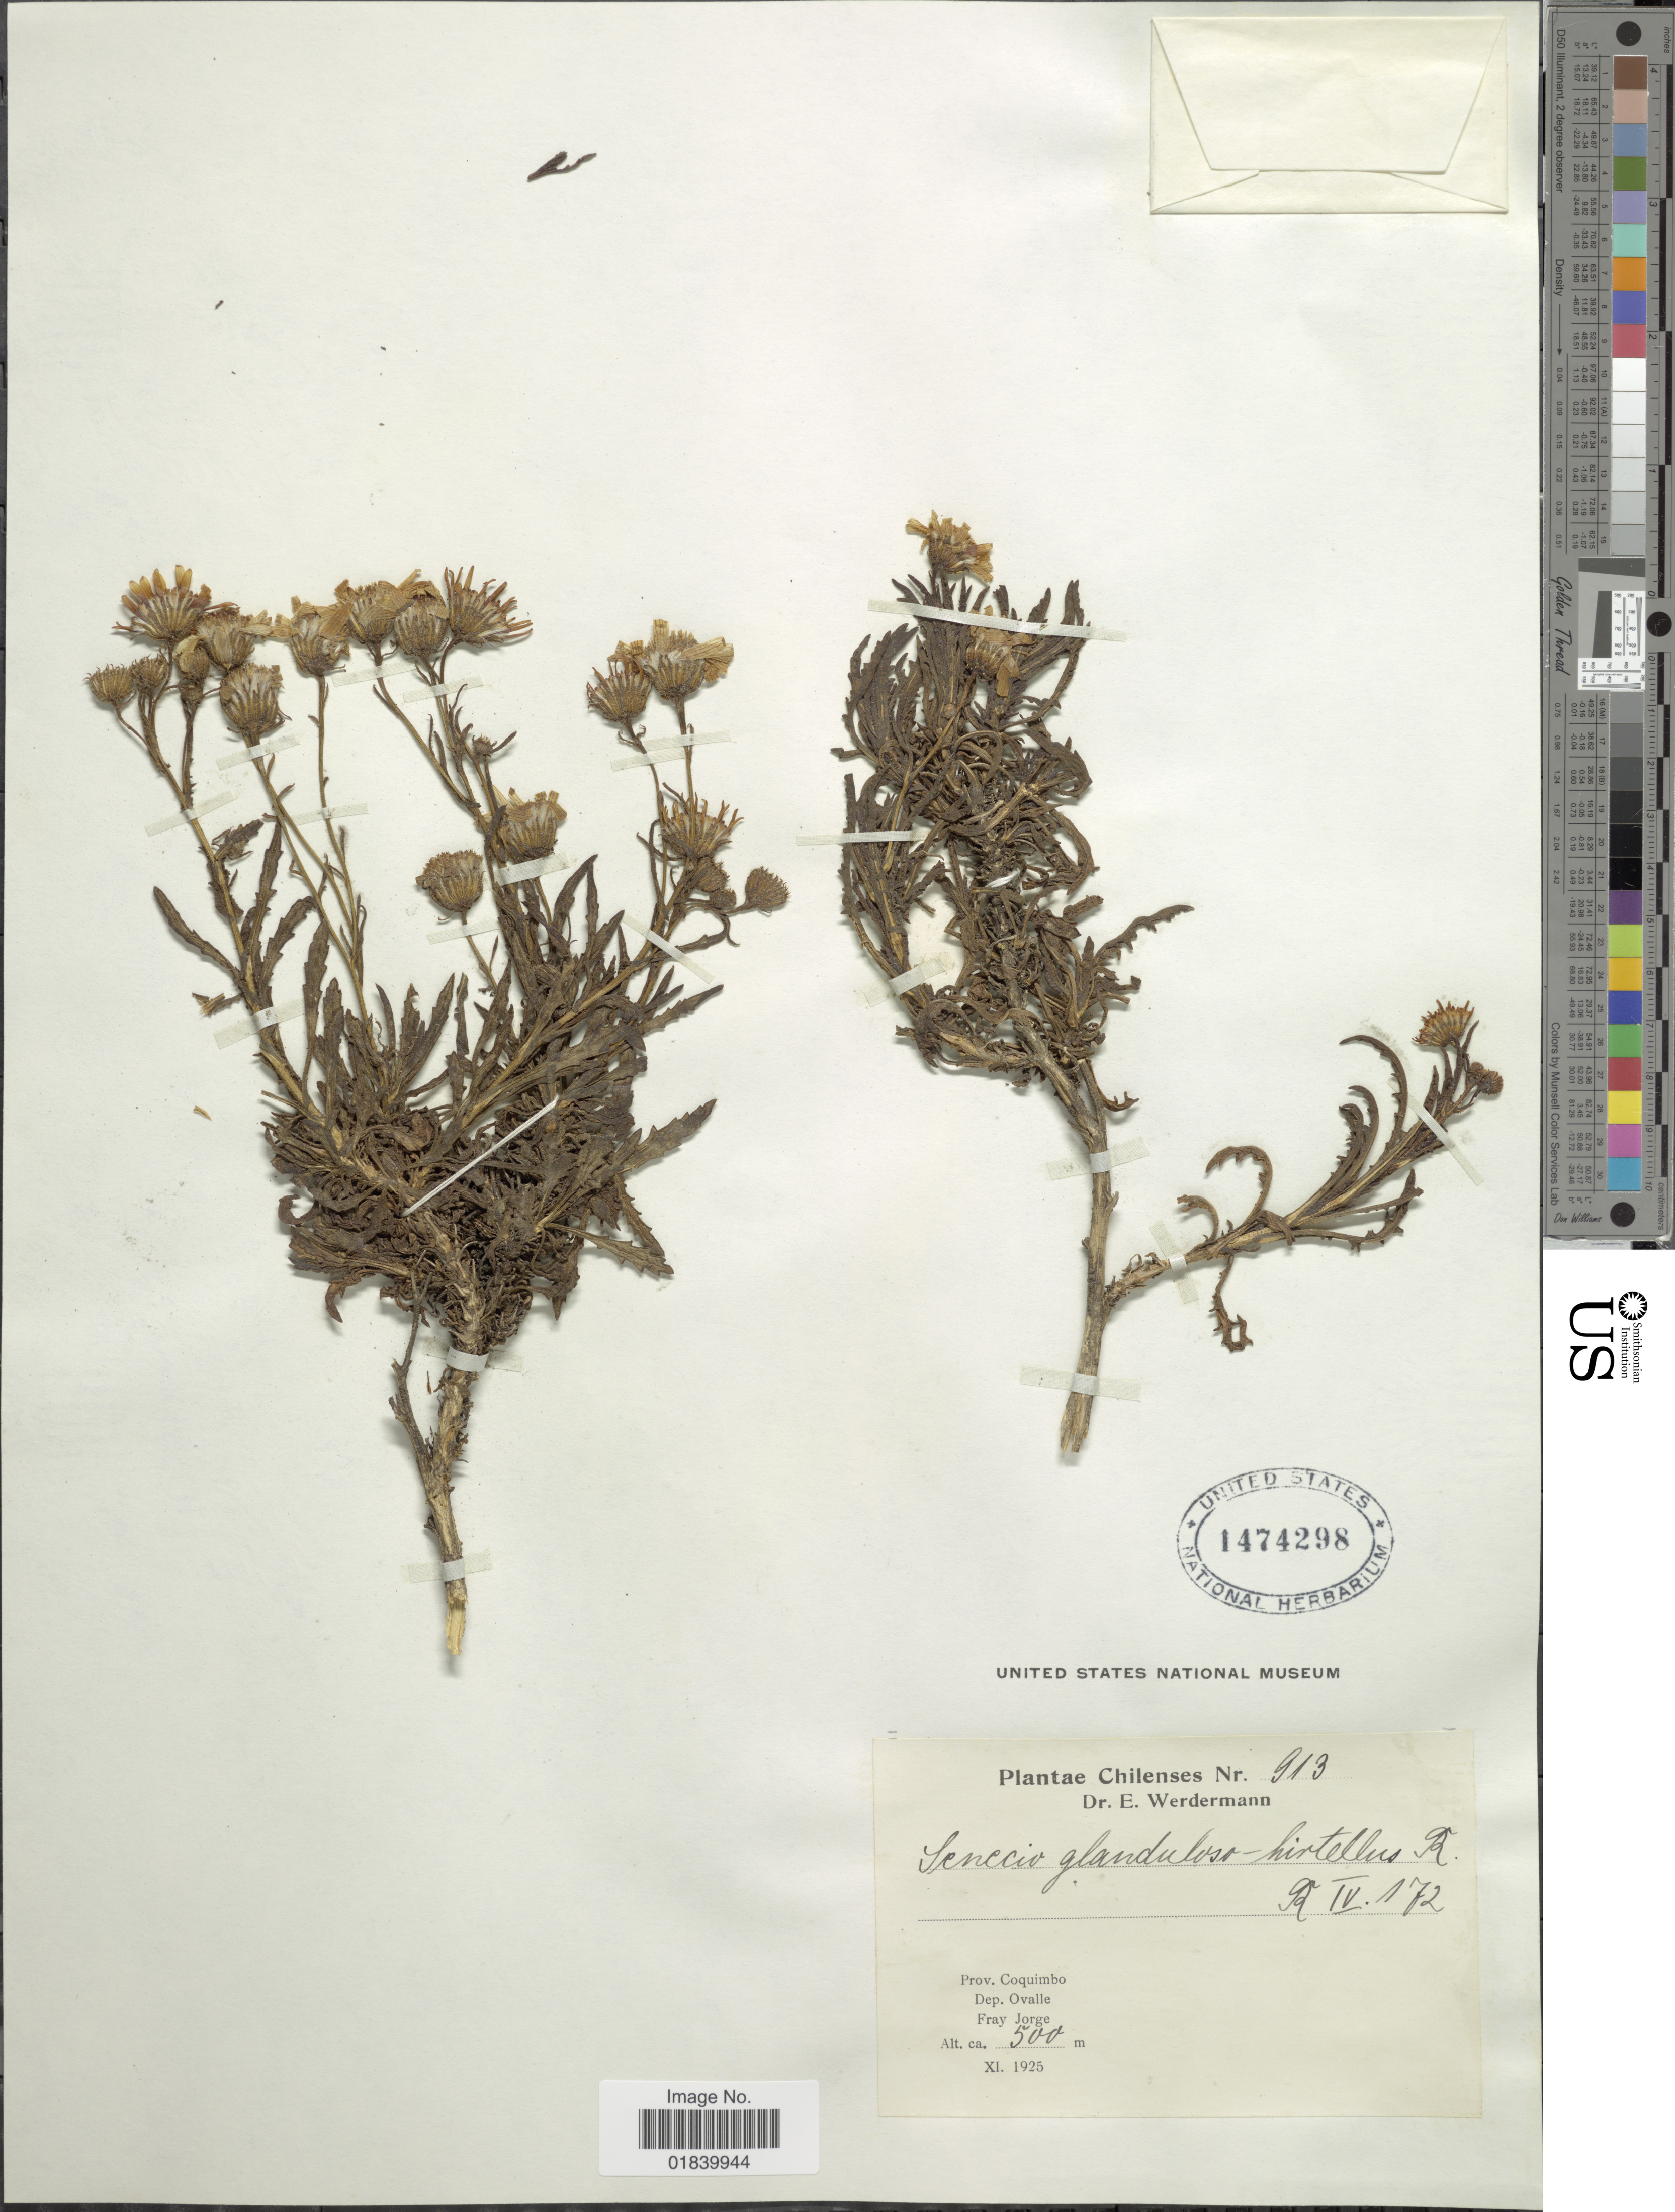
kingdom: Plantae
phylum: Tracheophyta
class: Magnoliopsida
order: Asterales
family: Asteraceae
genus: Senecio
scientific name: Senecio coquimbensis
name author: Phil.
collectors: E. Werdermann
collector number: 913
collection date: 1925-11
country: Chile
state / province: Coquimbo (IV)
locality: Prov. Coquimbo. Dep. Ovalle. Fray Jorge.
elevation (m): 500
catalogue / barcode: US 1474298